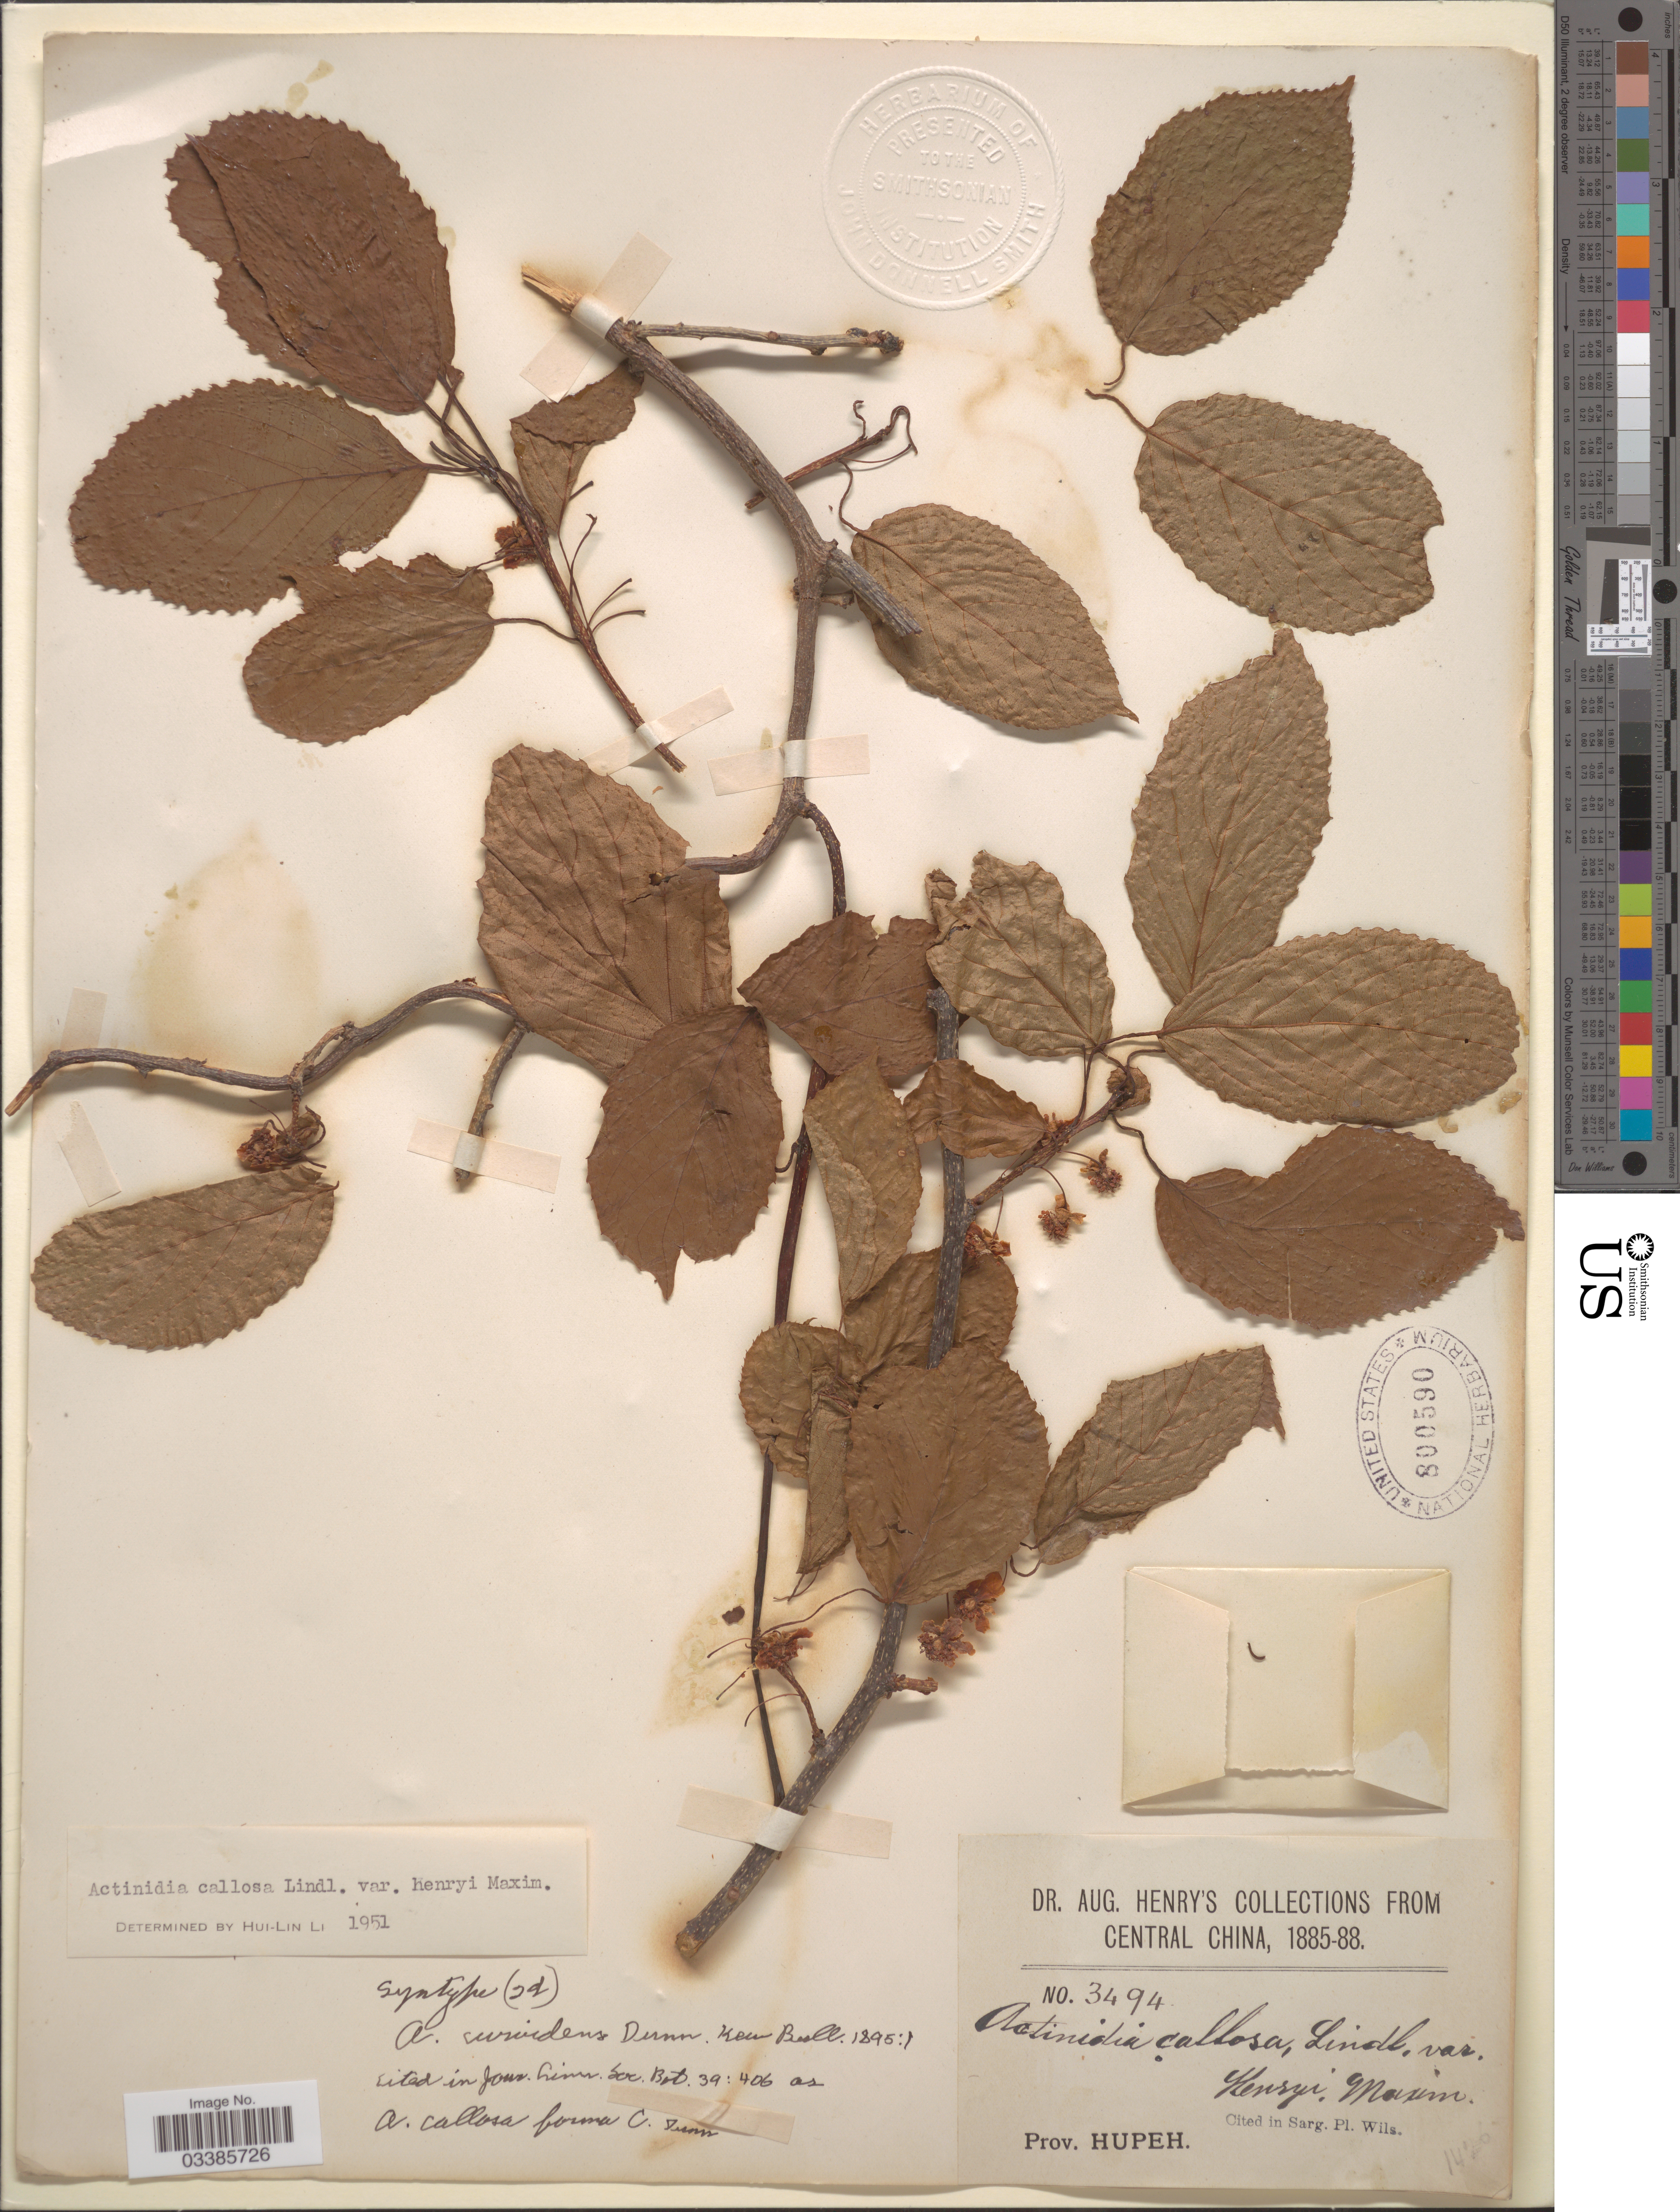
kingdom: Plantae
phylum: Tracheophyta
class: Magnoliopsida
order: Ericales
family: Actinidiaceae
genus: Actinidia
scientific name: Actinidia callosa var. henryi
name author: Maxim.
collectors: A. Henry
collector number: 3494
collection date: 1885/1888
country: China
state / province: Hubei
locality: Central China. Prov. Hupeh.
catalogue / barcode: US 800590